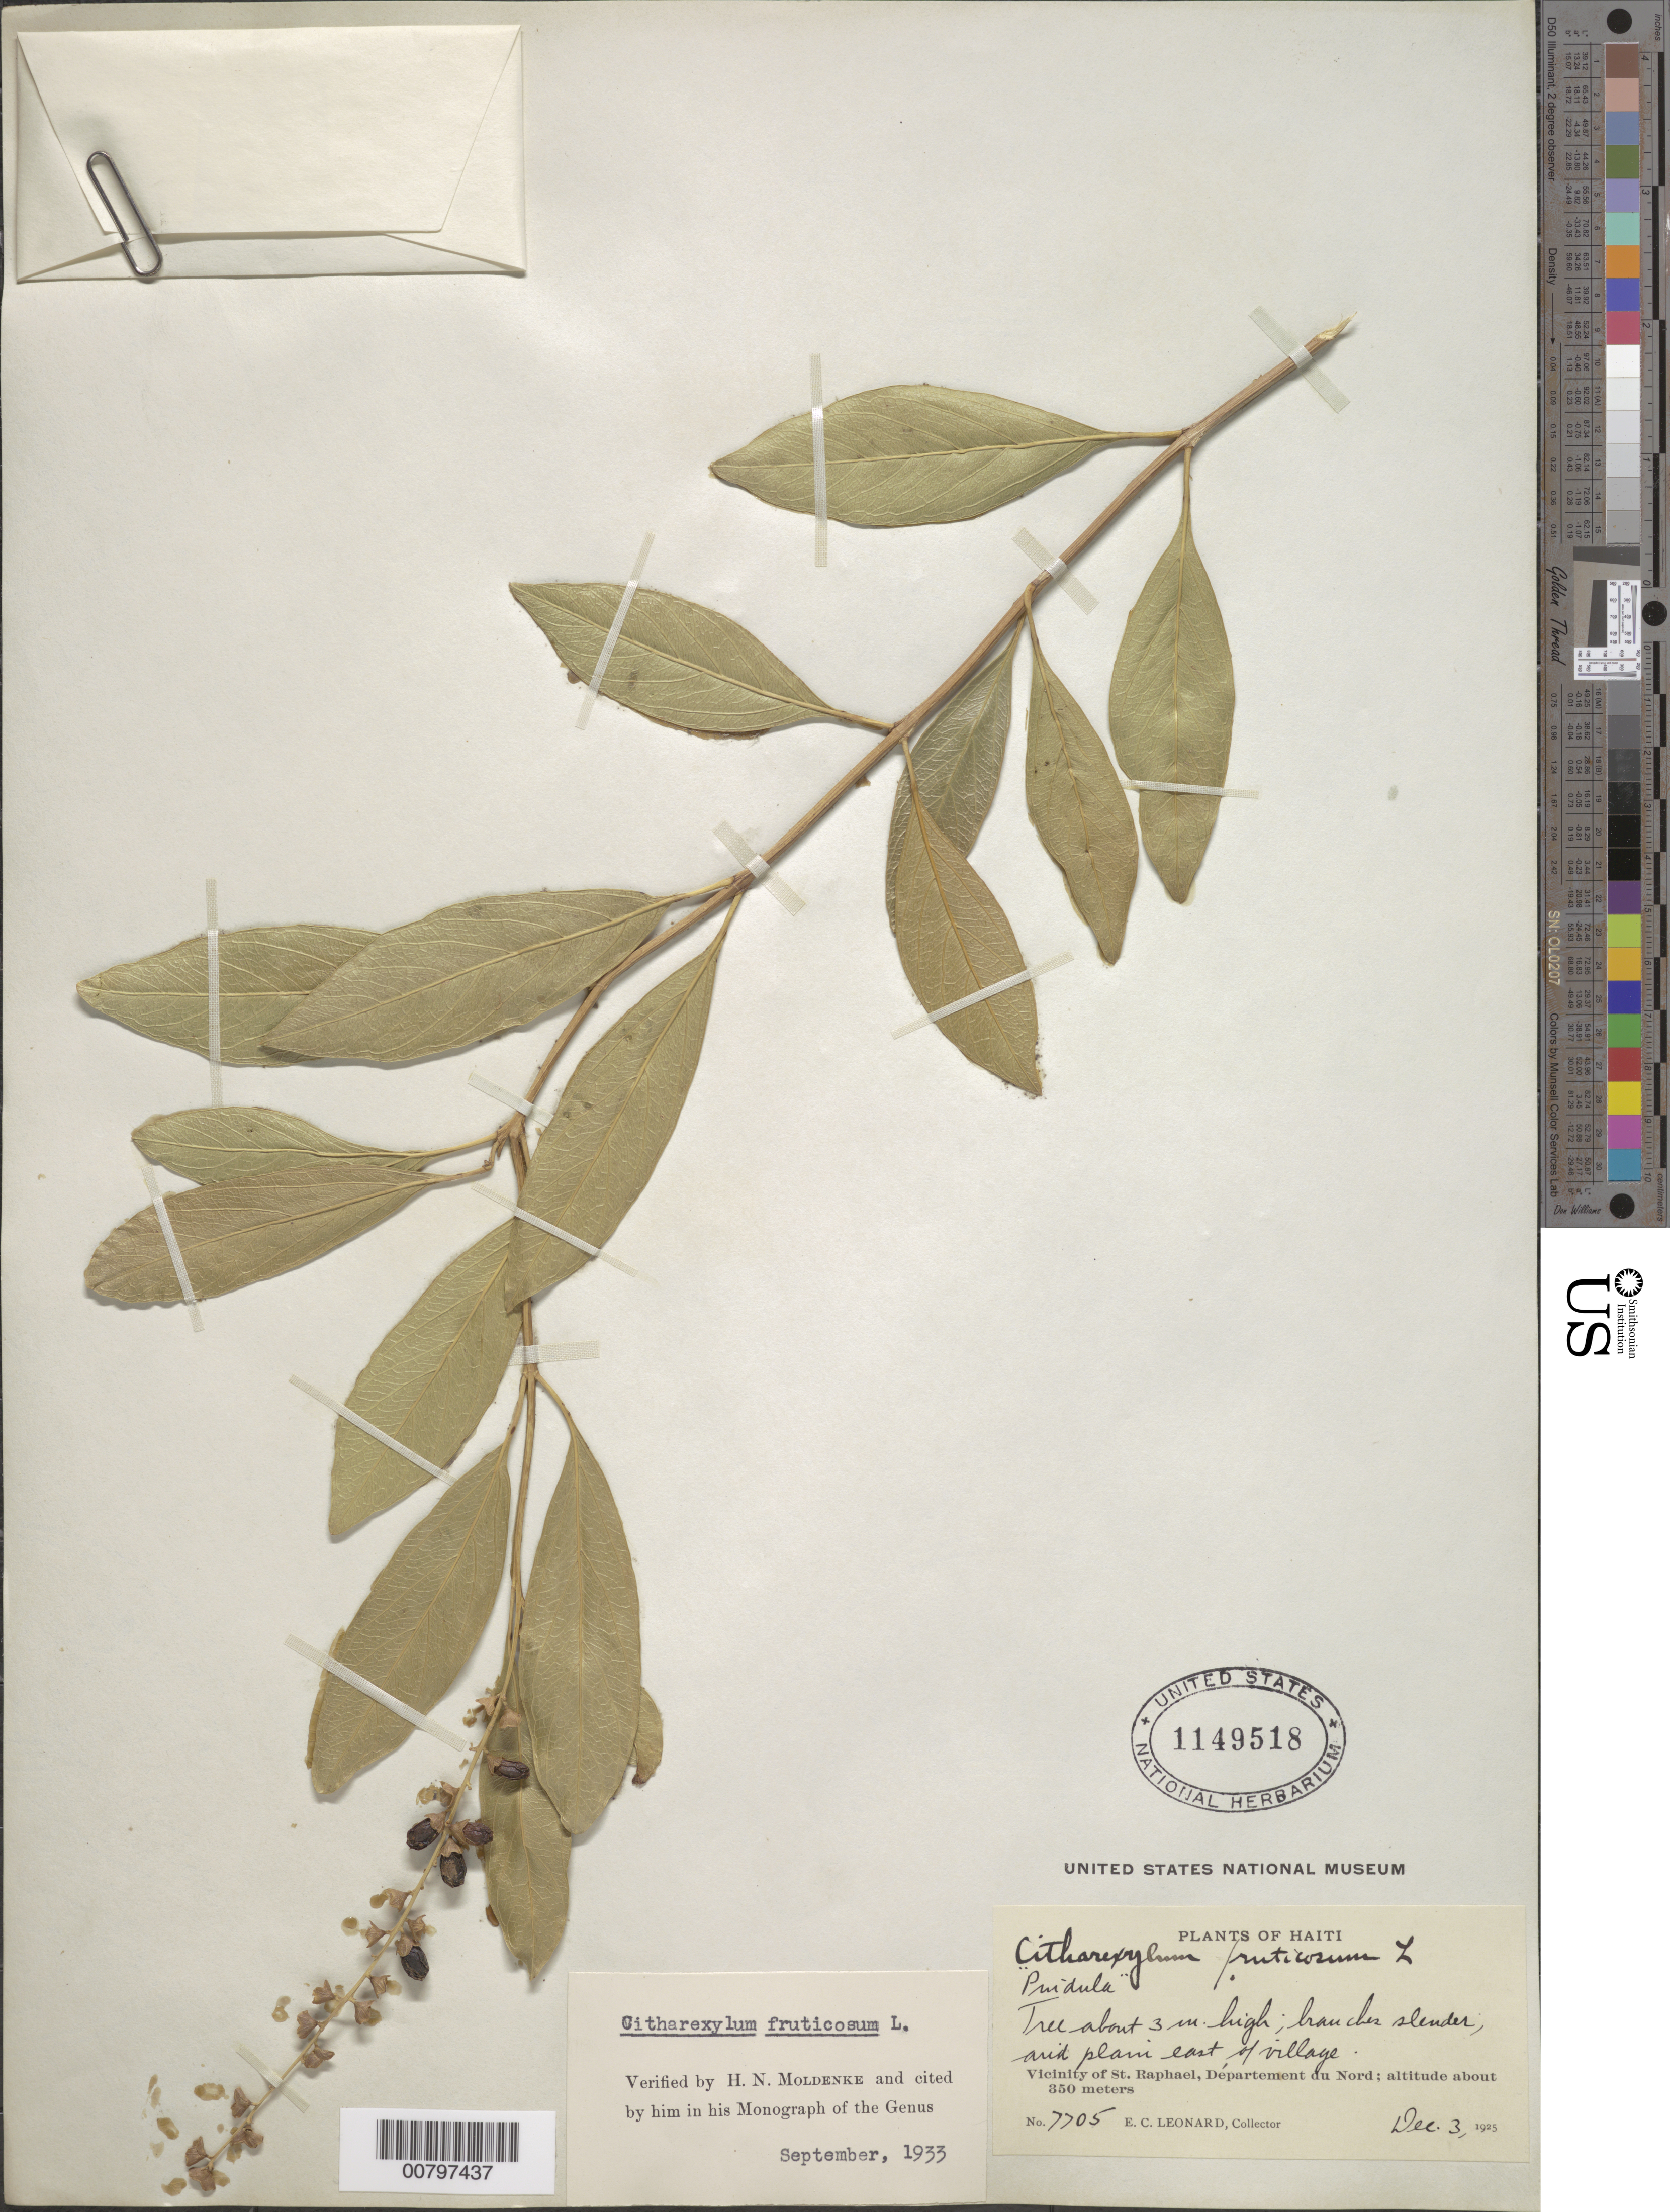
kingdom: Plantae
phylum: Tracheophyta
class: Magnoliopsida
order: Lamiales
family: Verbenaceae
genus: Citharexylum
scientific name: Citharexylum spinosum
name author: L.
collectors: E. C. Leonard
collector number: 7705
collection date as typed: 03 Dec 1925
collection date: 1925-12-03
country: Haiti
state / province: Nord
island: Hispaniola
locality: Vicinity of St. Raphael, E of village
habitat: Arid plain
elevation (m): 350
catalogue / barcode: US 1149518